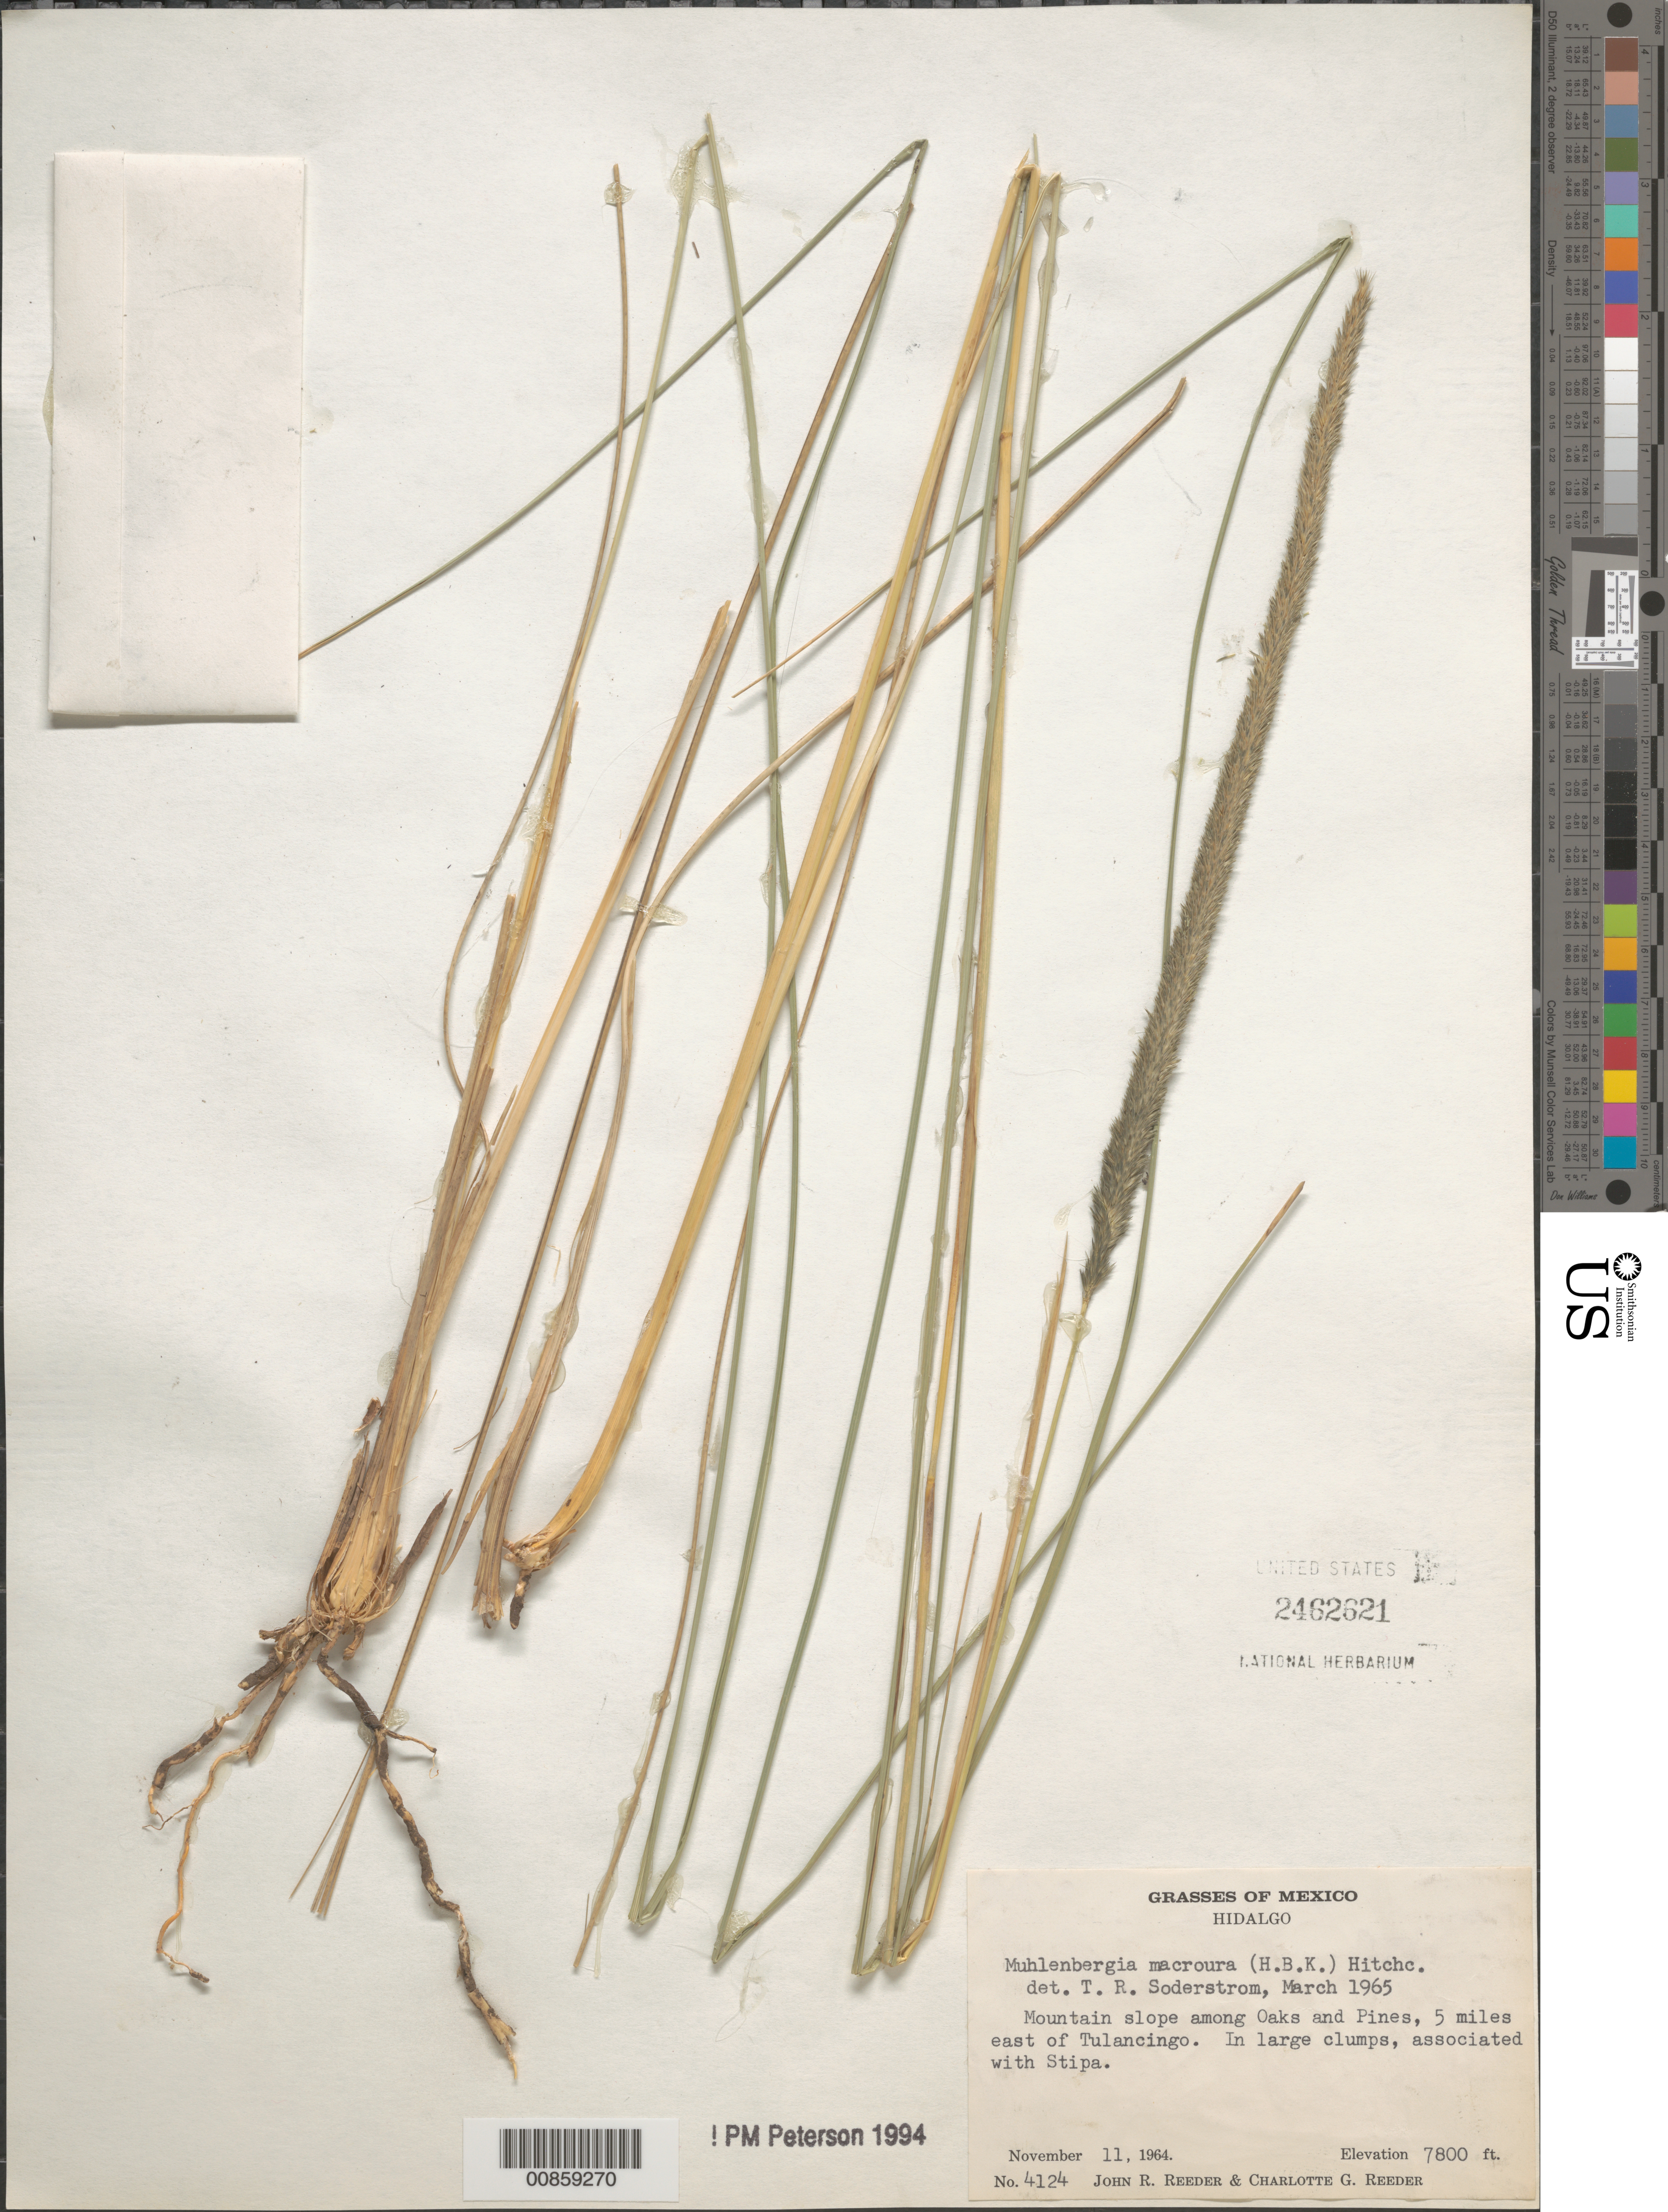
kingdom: Plantae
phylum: Tracheophyta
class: Liliopsida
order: Poales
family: Poaceae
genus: Muhlenbergia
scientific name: Muhlenbergia macroura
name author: (Kunth) Hitchc.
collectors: J. R. Reeder & C. G. Reeder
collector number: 4124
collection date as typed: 11 Nov 1964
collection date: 1964-11-11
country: Mexico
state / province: Hidalgo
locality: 5 mi E of Tulancingo, Hgo.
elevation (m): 2377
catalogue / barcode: US 2462621